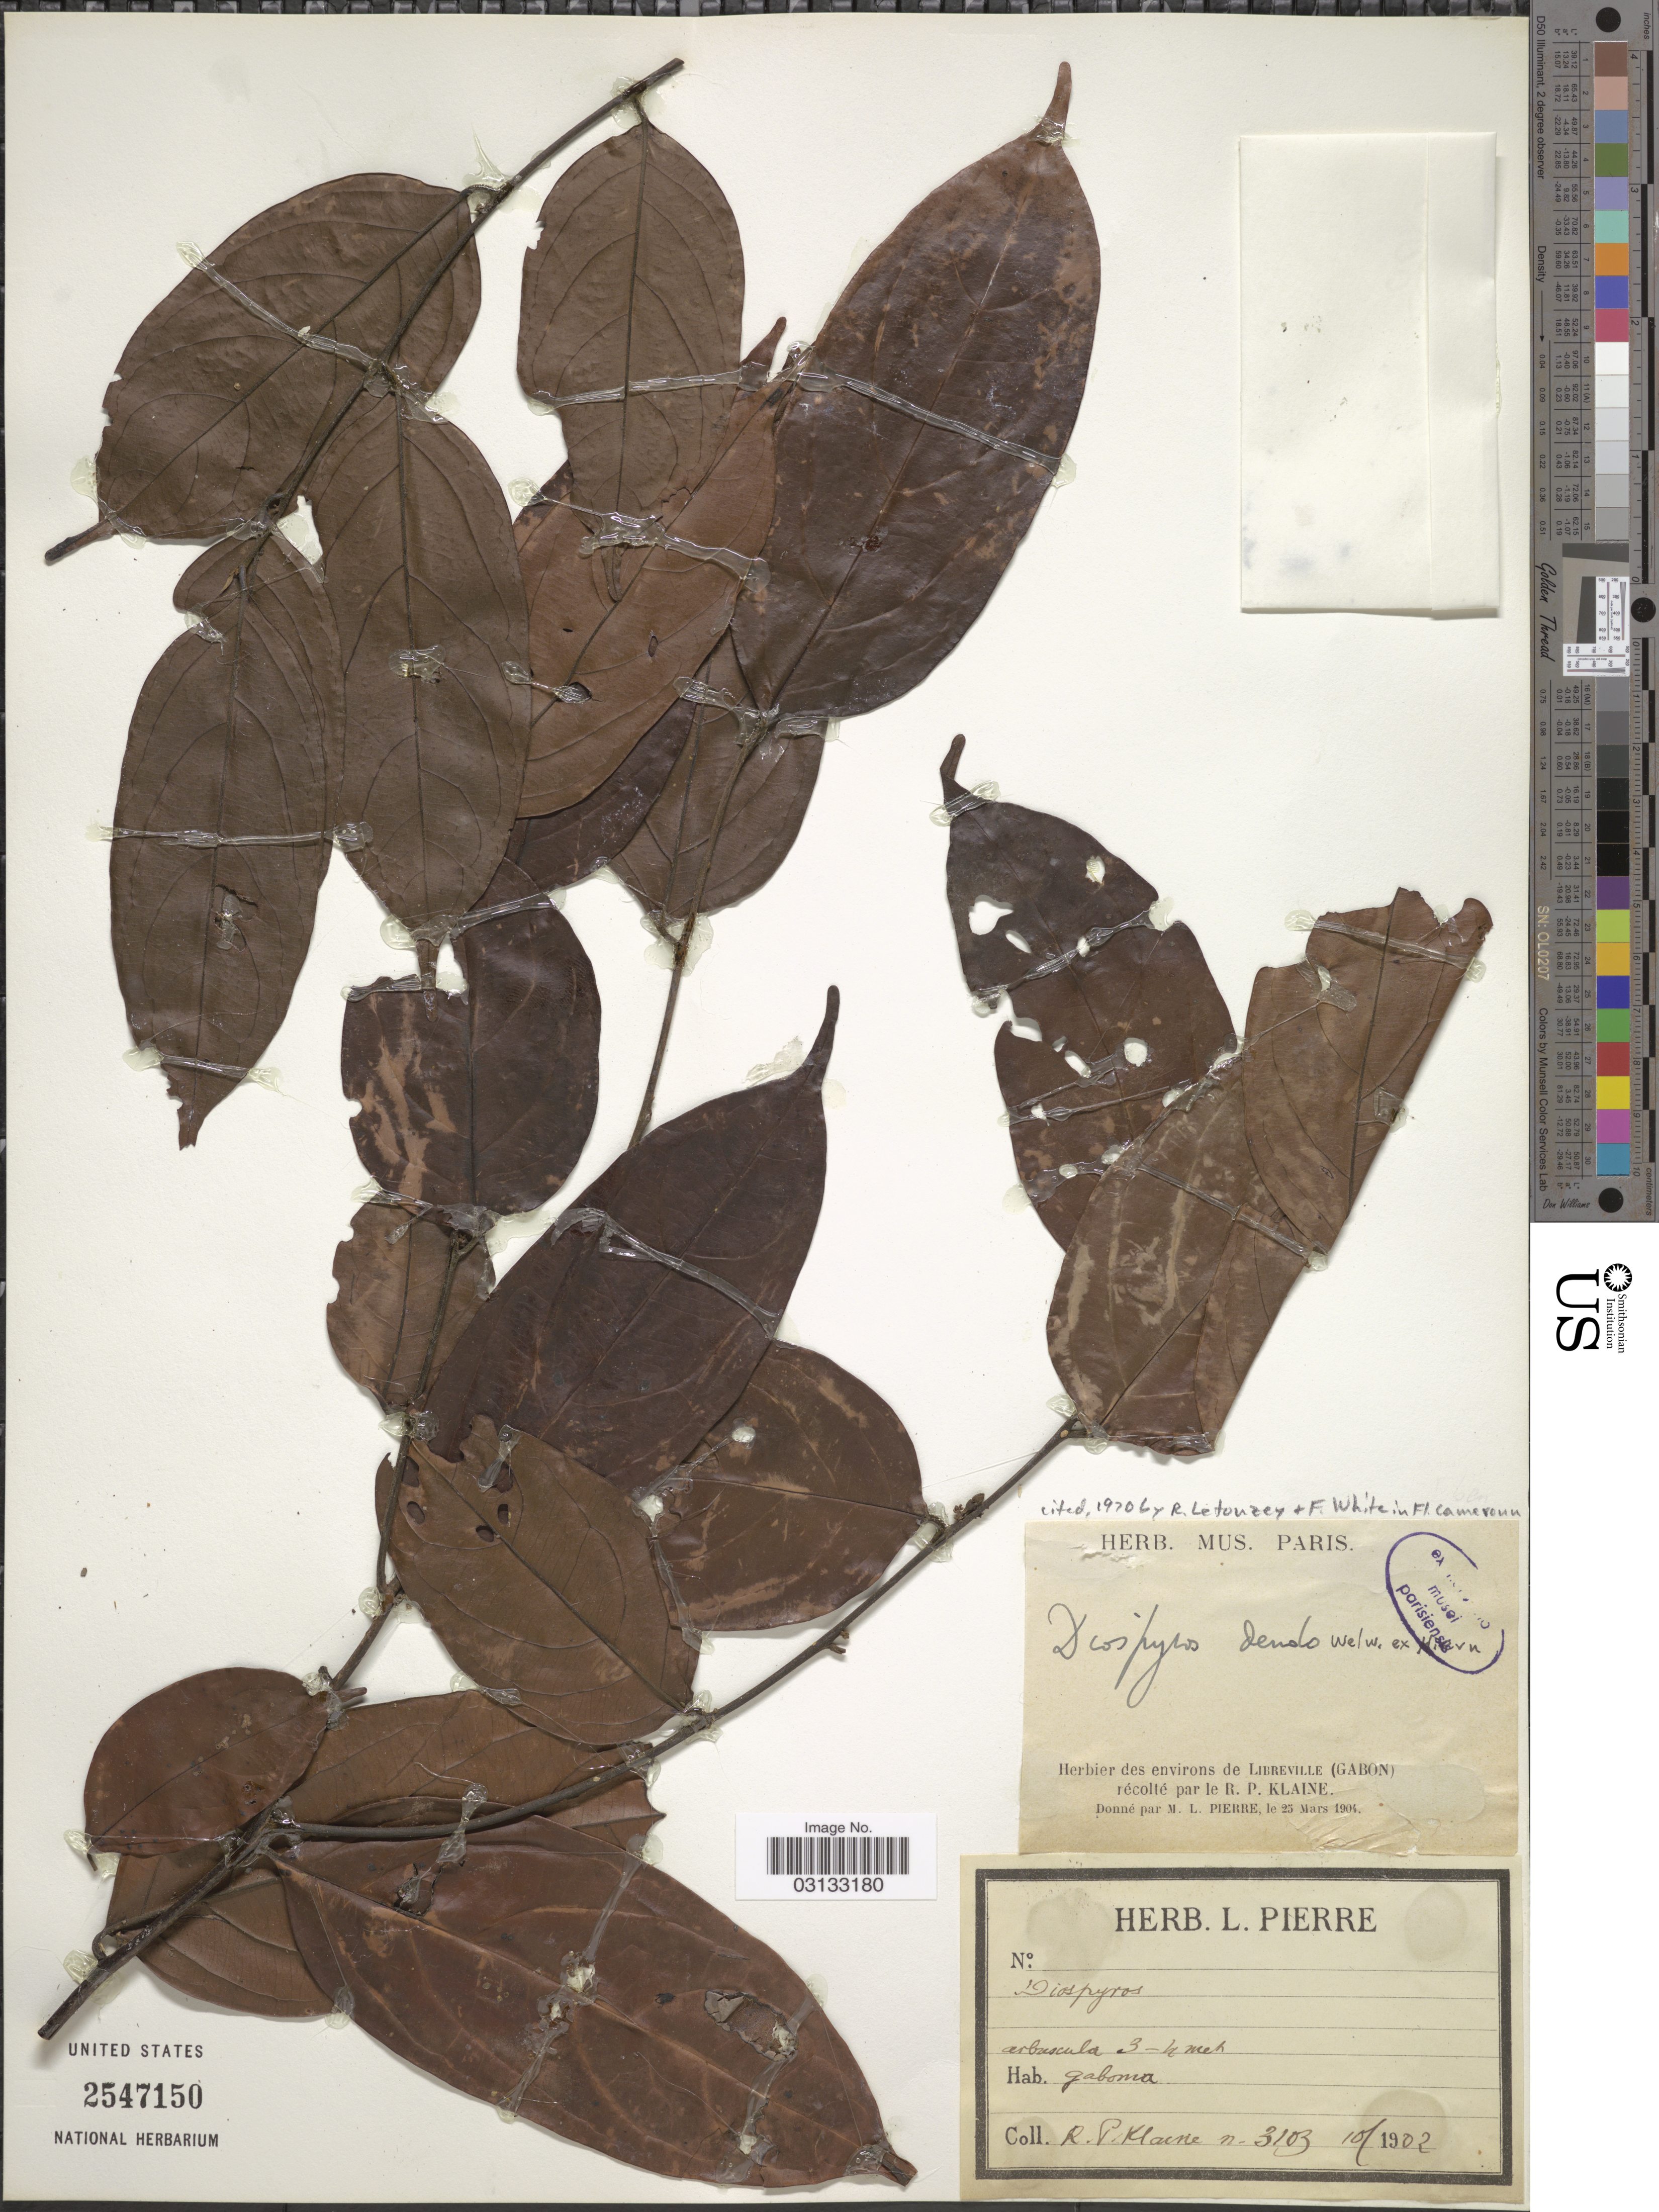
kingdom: Plantae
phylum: Tracheophyta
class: Magnoliopsida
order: Ericales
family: Ebenaceae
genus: Diospyros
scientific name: Diospyros dendo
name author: Welw. ex Hiern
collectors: R. Klaine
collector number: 3103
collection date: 1902-10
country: Gabon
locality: Gabonia.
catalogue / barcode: US 2547150